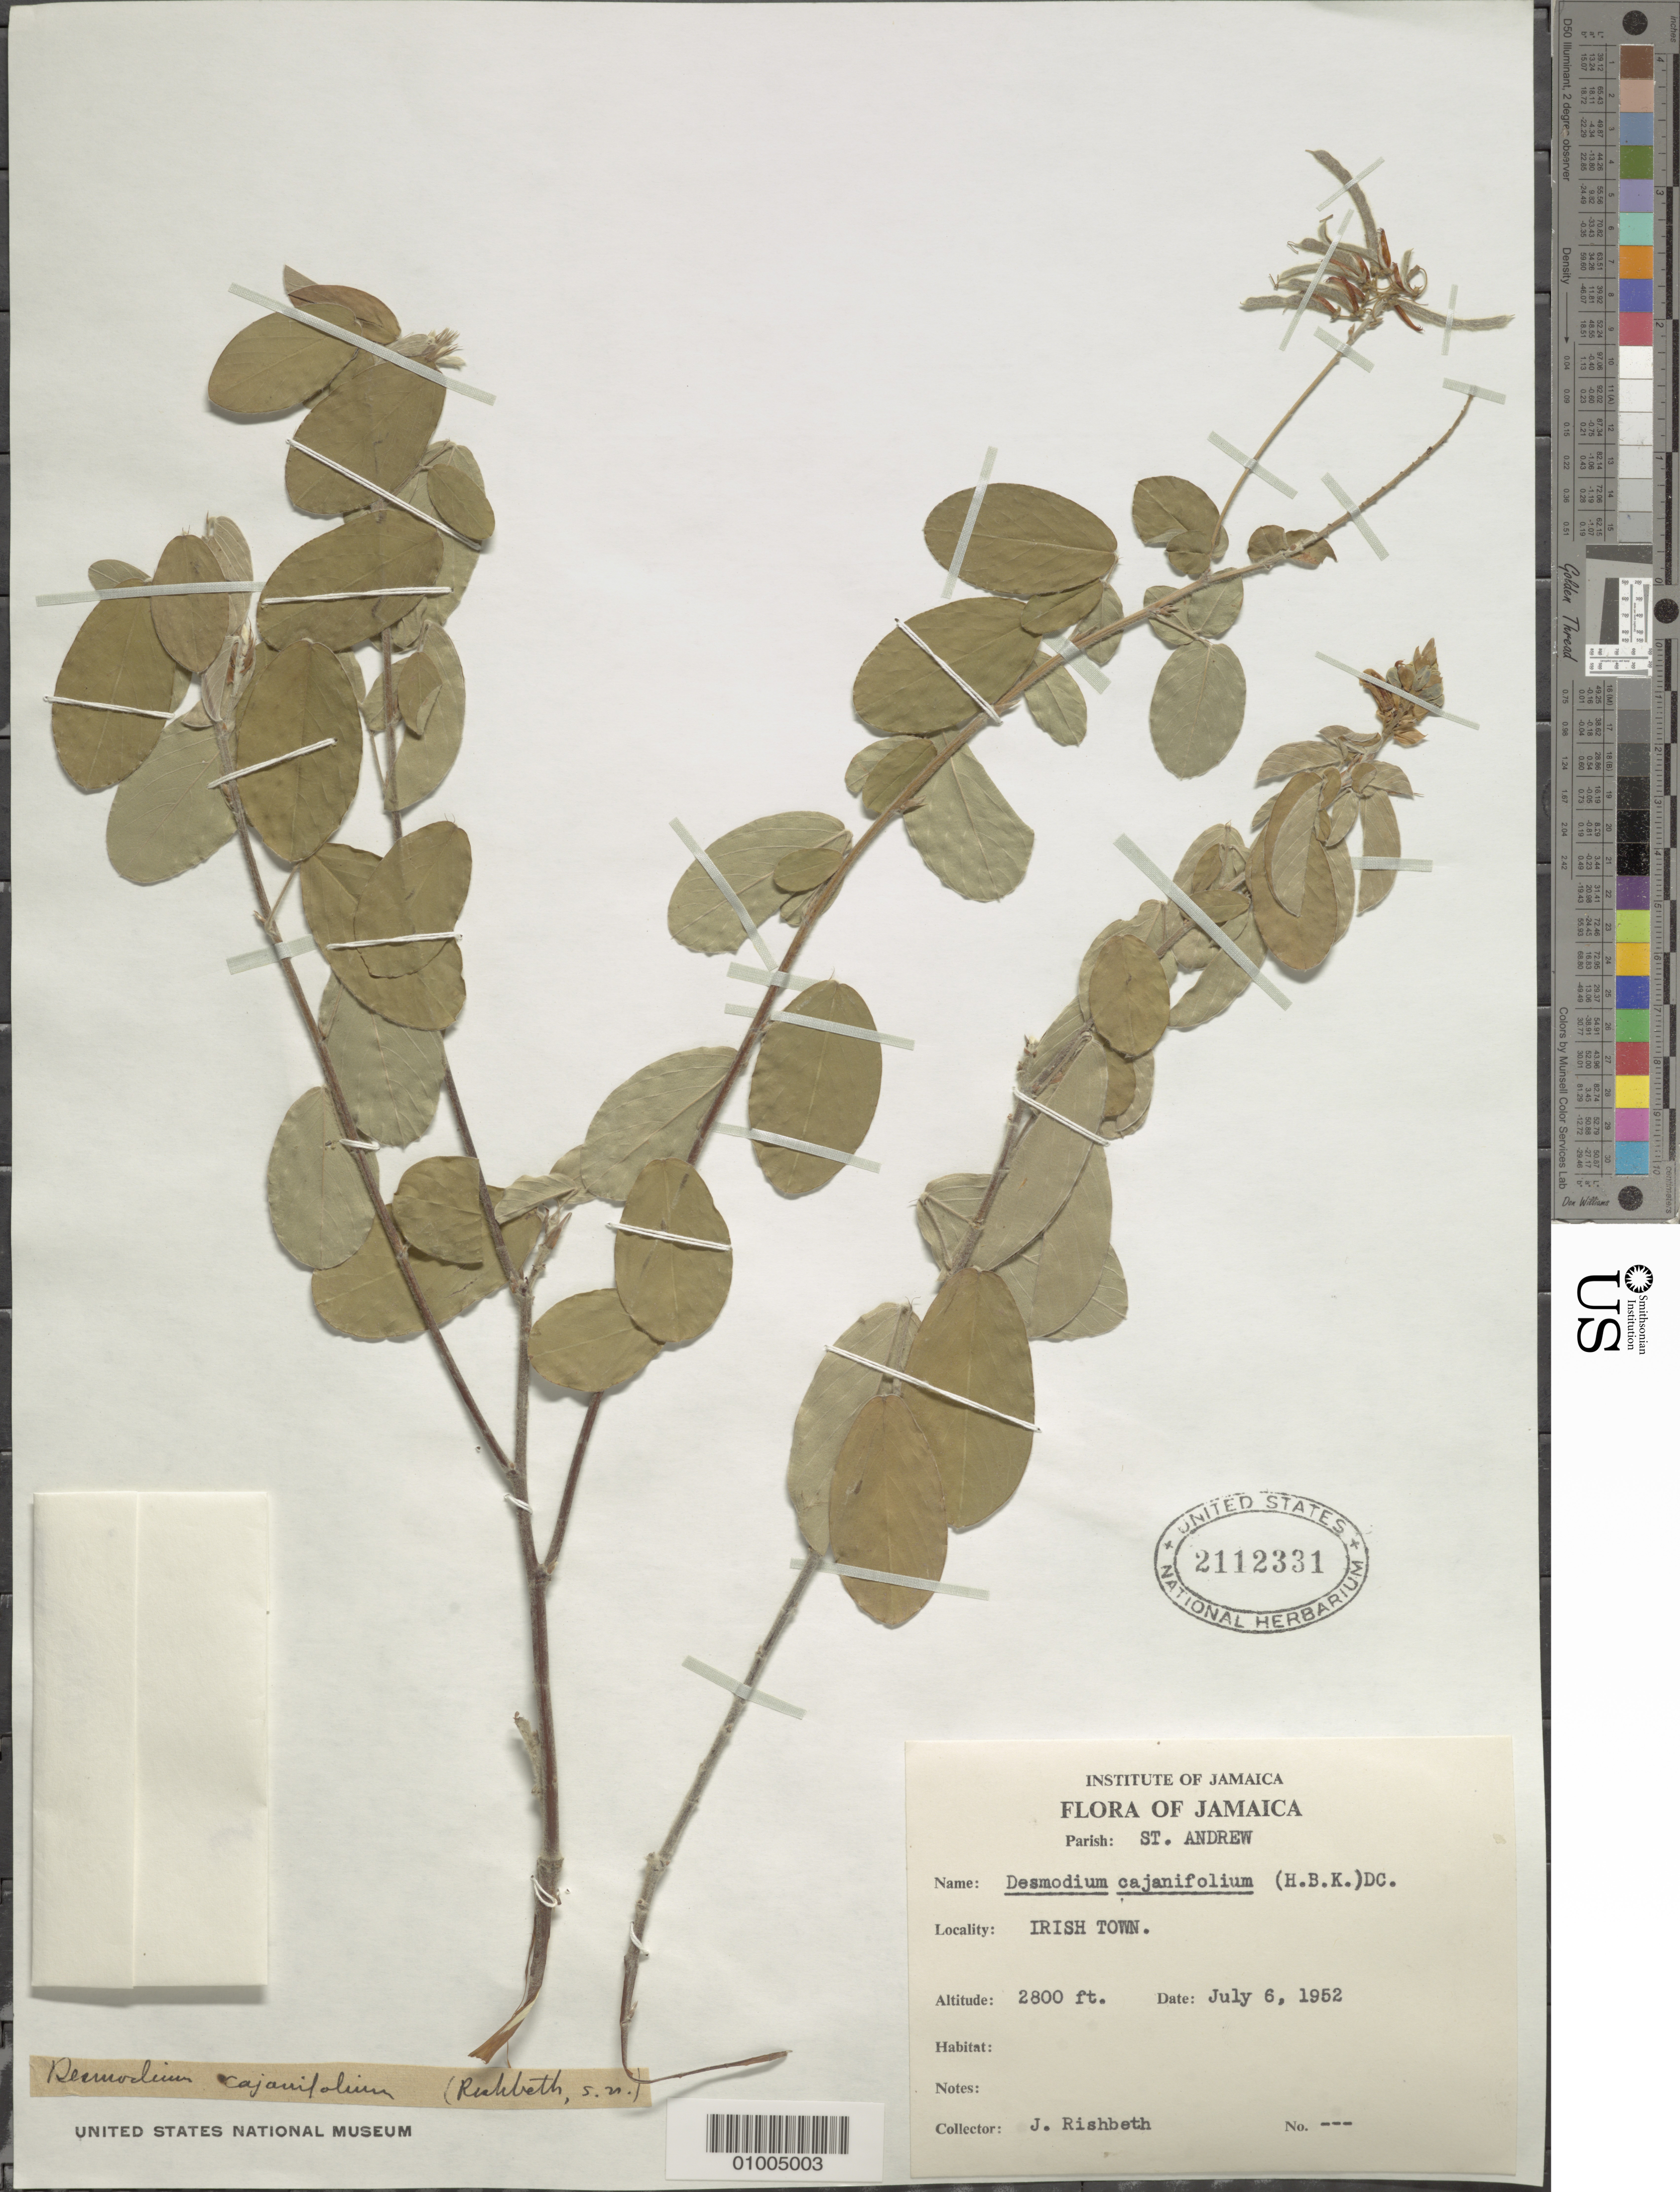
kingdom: Plantae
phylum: Tracheophyta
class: Magnoliopsida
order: Fabales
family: Fabaceae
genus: Desmodium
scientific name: Desmodium cajanifolium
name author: (Kunth) DC.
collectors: J. Rishbeth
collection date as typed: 06 Jul 1952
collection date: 1952-07-06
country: Jamaica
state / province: Saint Andrew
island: Jamaica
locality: Irish Town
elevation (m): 853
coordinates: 0 N, 0 E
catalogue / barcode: US 2112331